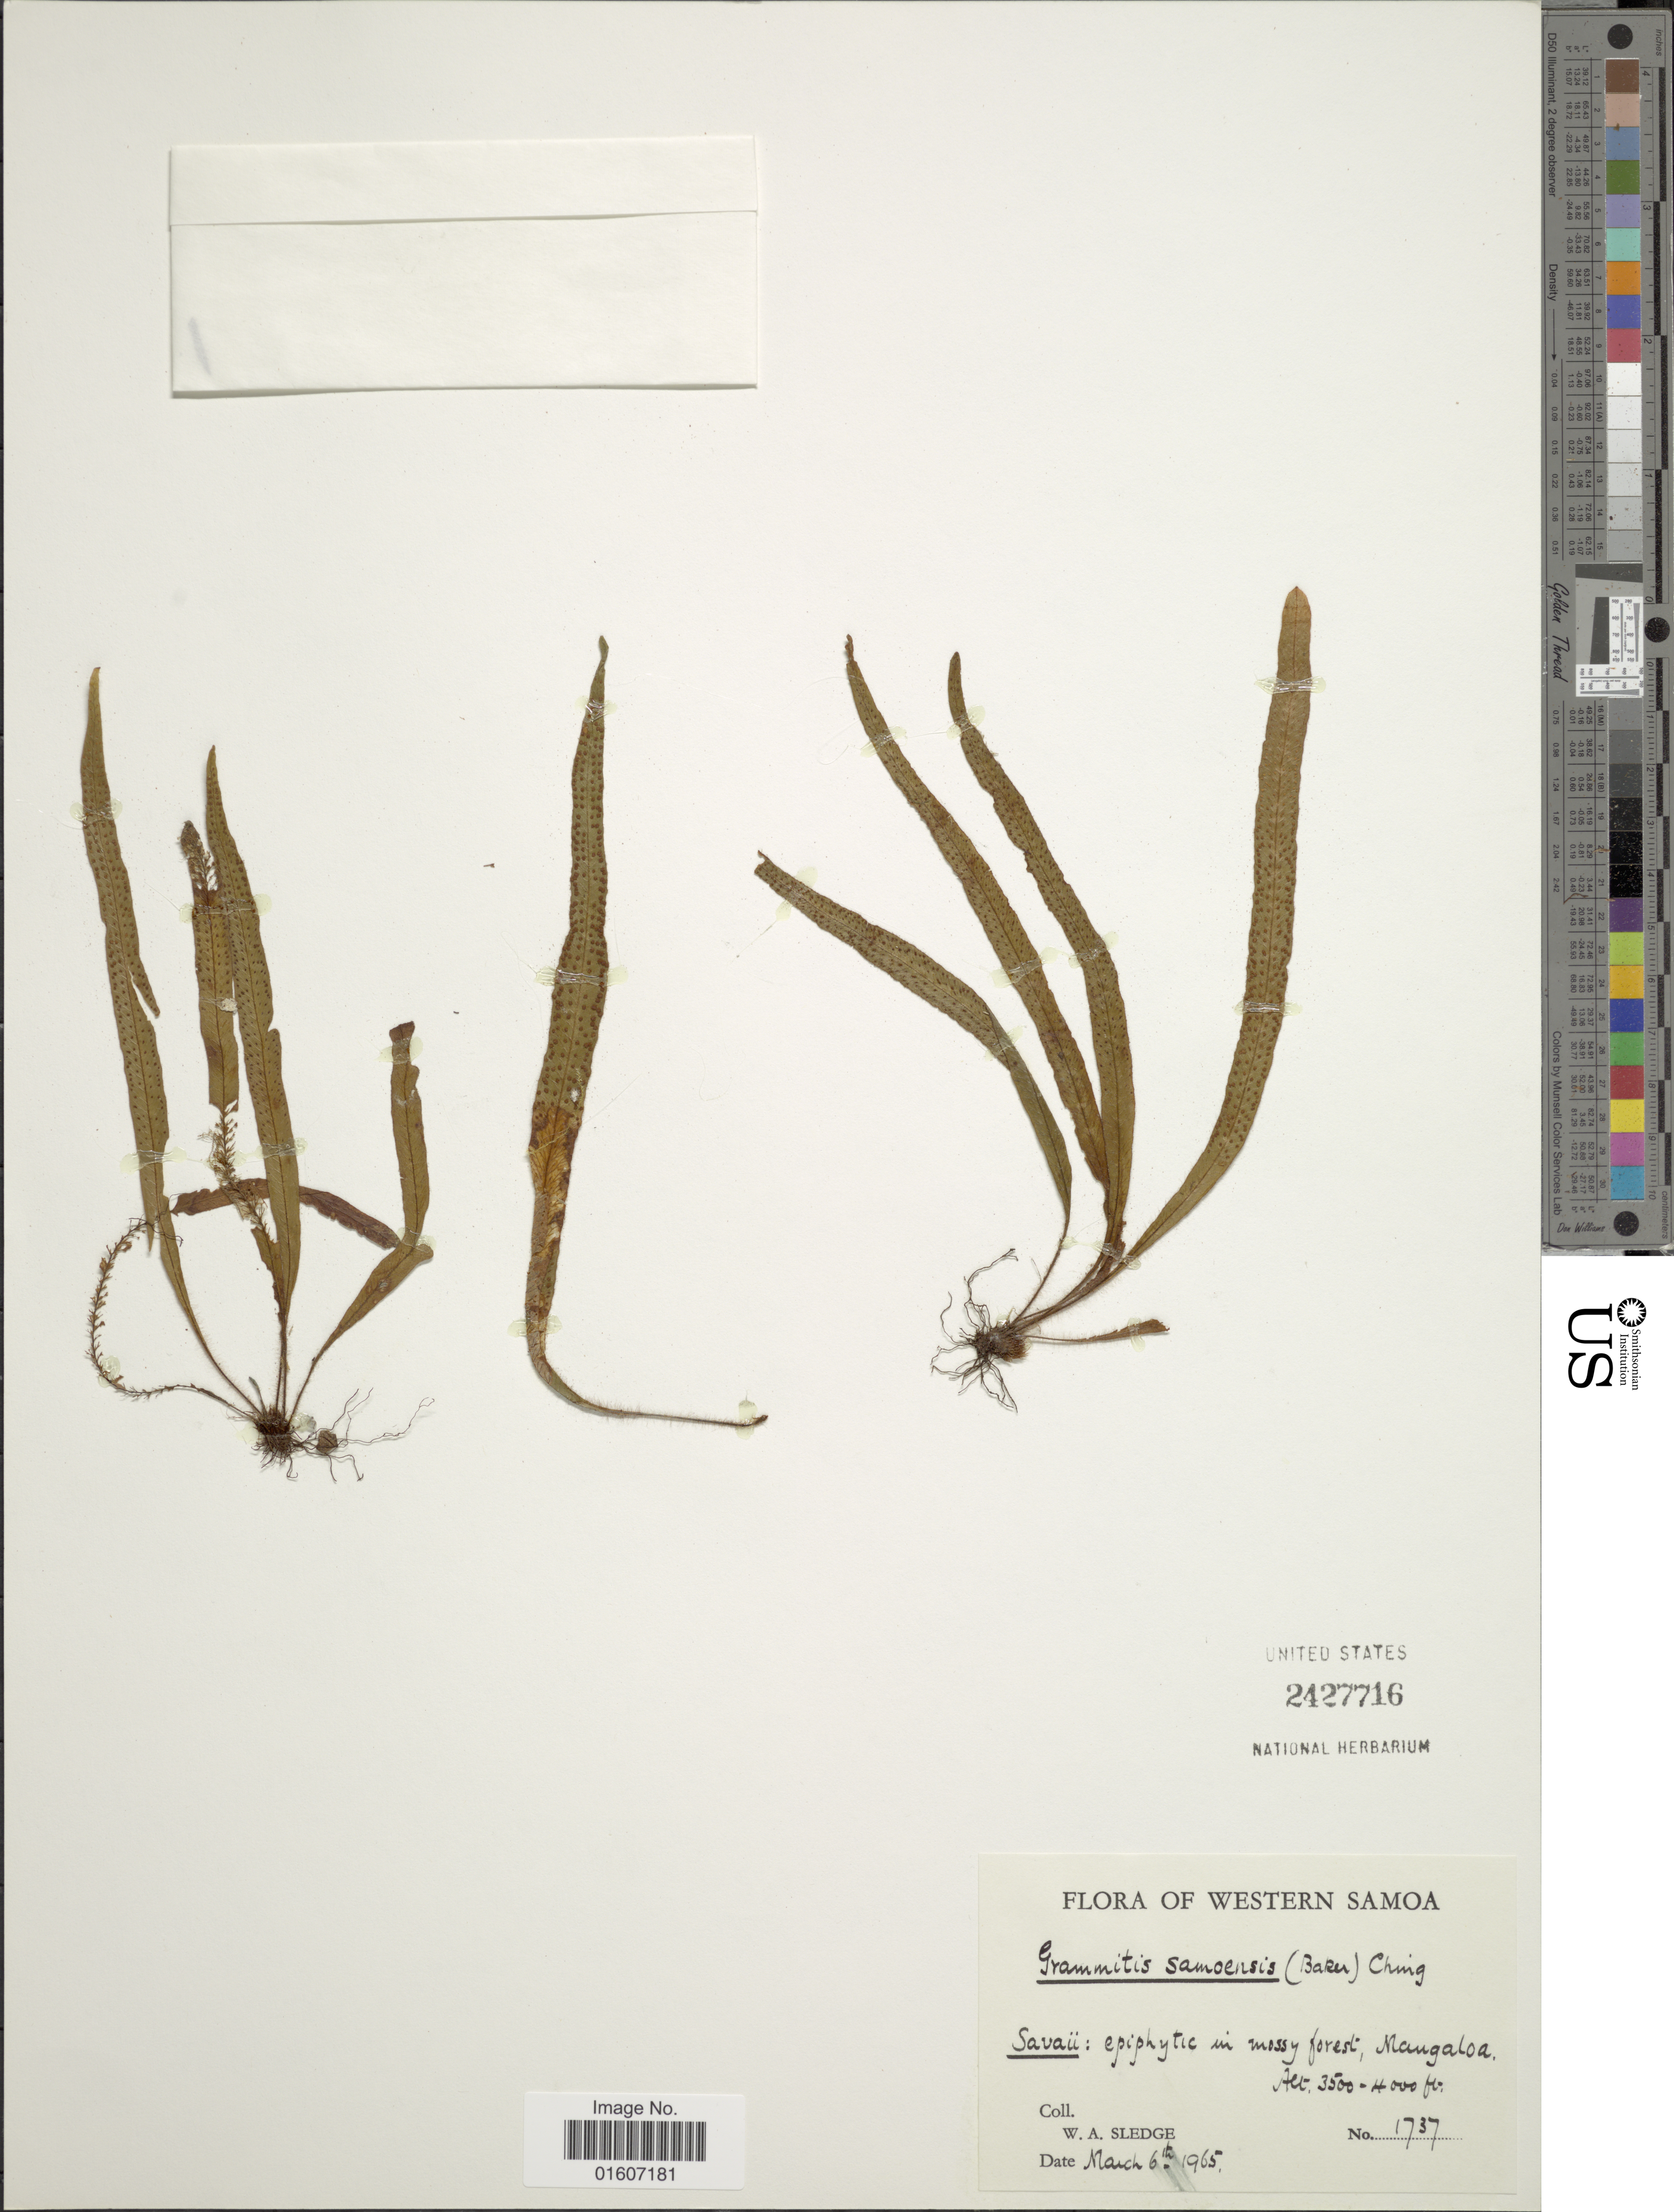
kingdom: Plantae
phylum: Tracheophyta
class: Polypodiopsida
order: Polypodiales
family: Polypodiaceae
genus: Archigrammitis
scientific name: Archigrammitis samoensis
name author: (Baker) Parris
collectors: W. A. Sledge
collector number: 1737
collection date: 1965-03-06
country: Samoa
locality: Epiphytic in mossy forest, Nangaloa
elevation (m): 1067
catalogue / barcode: US 2427716